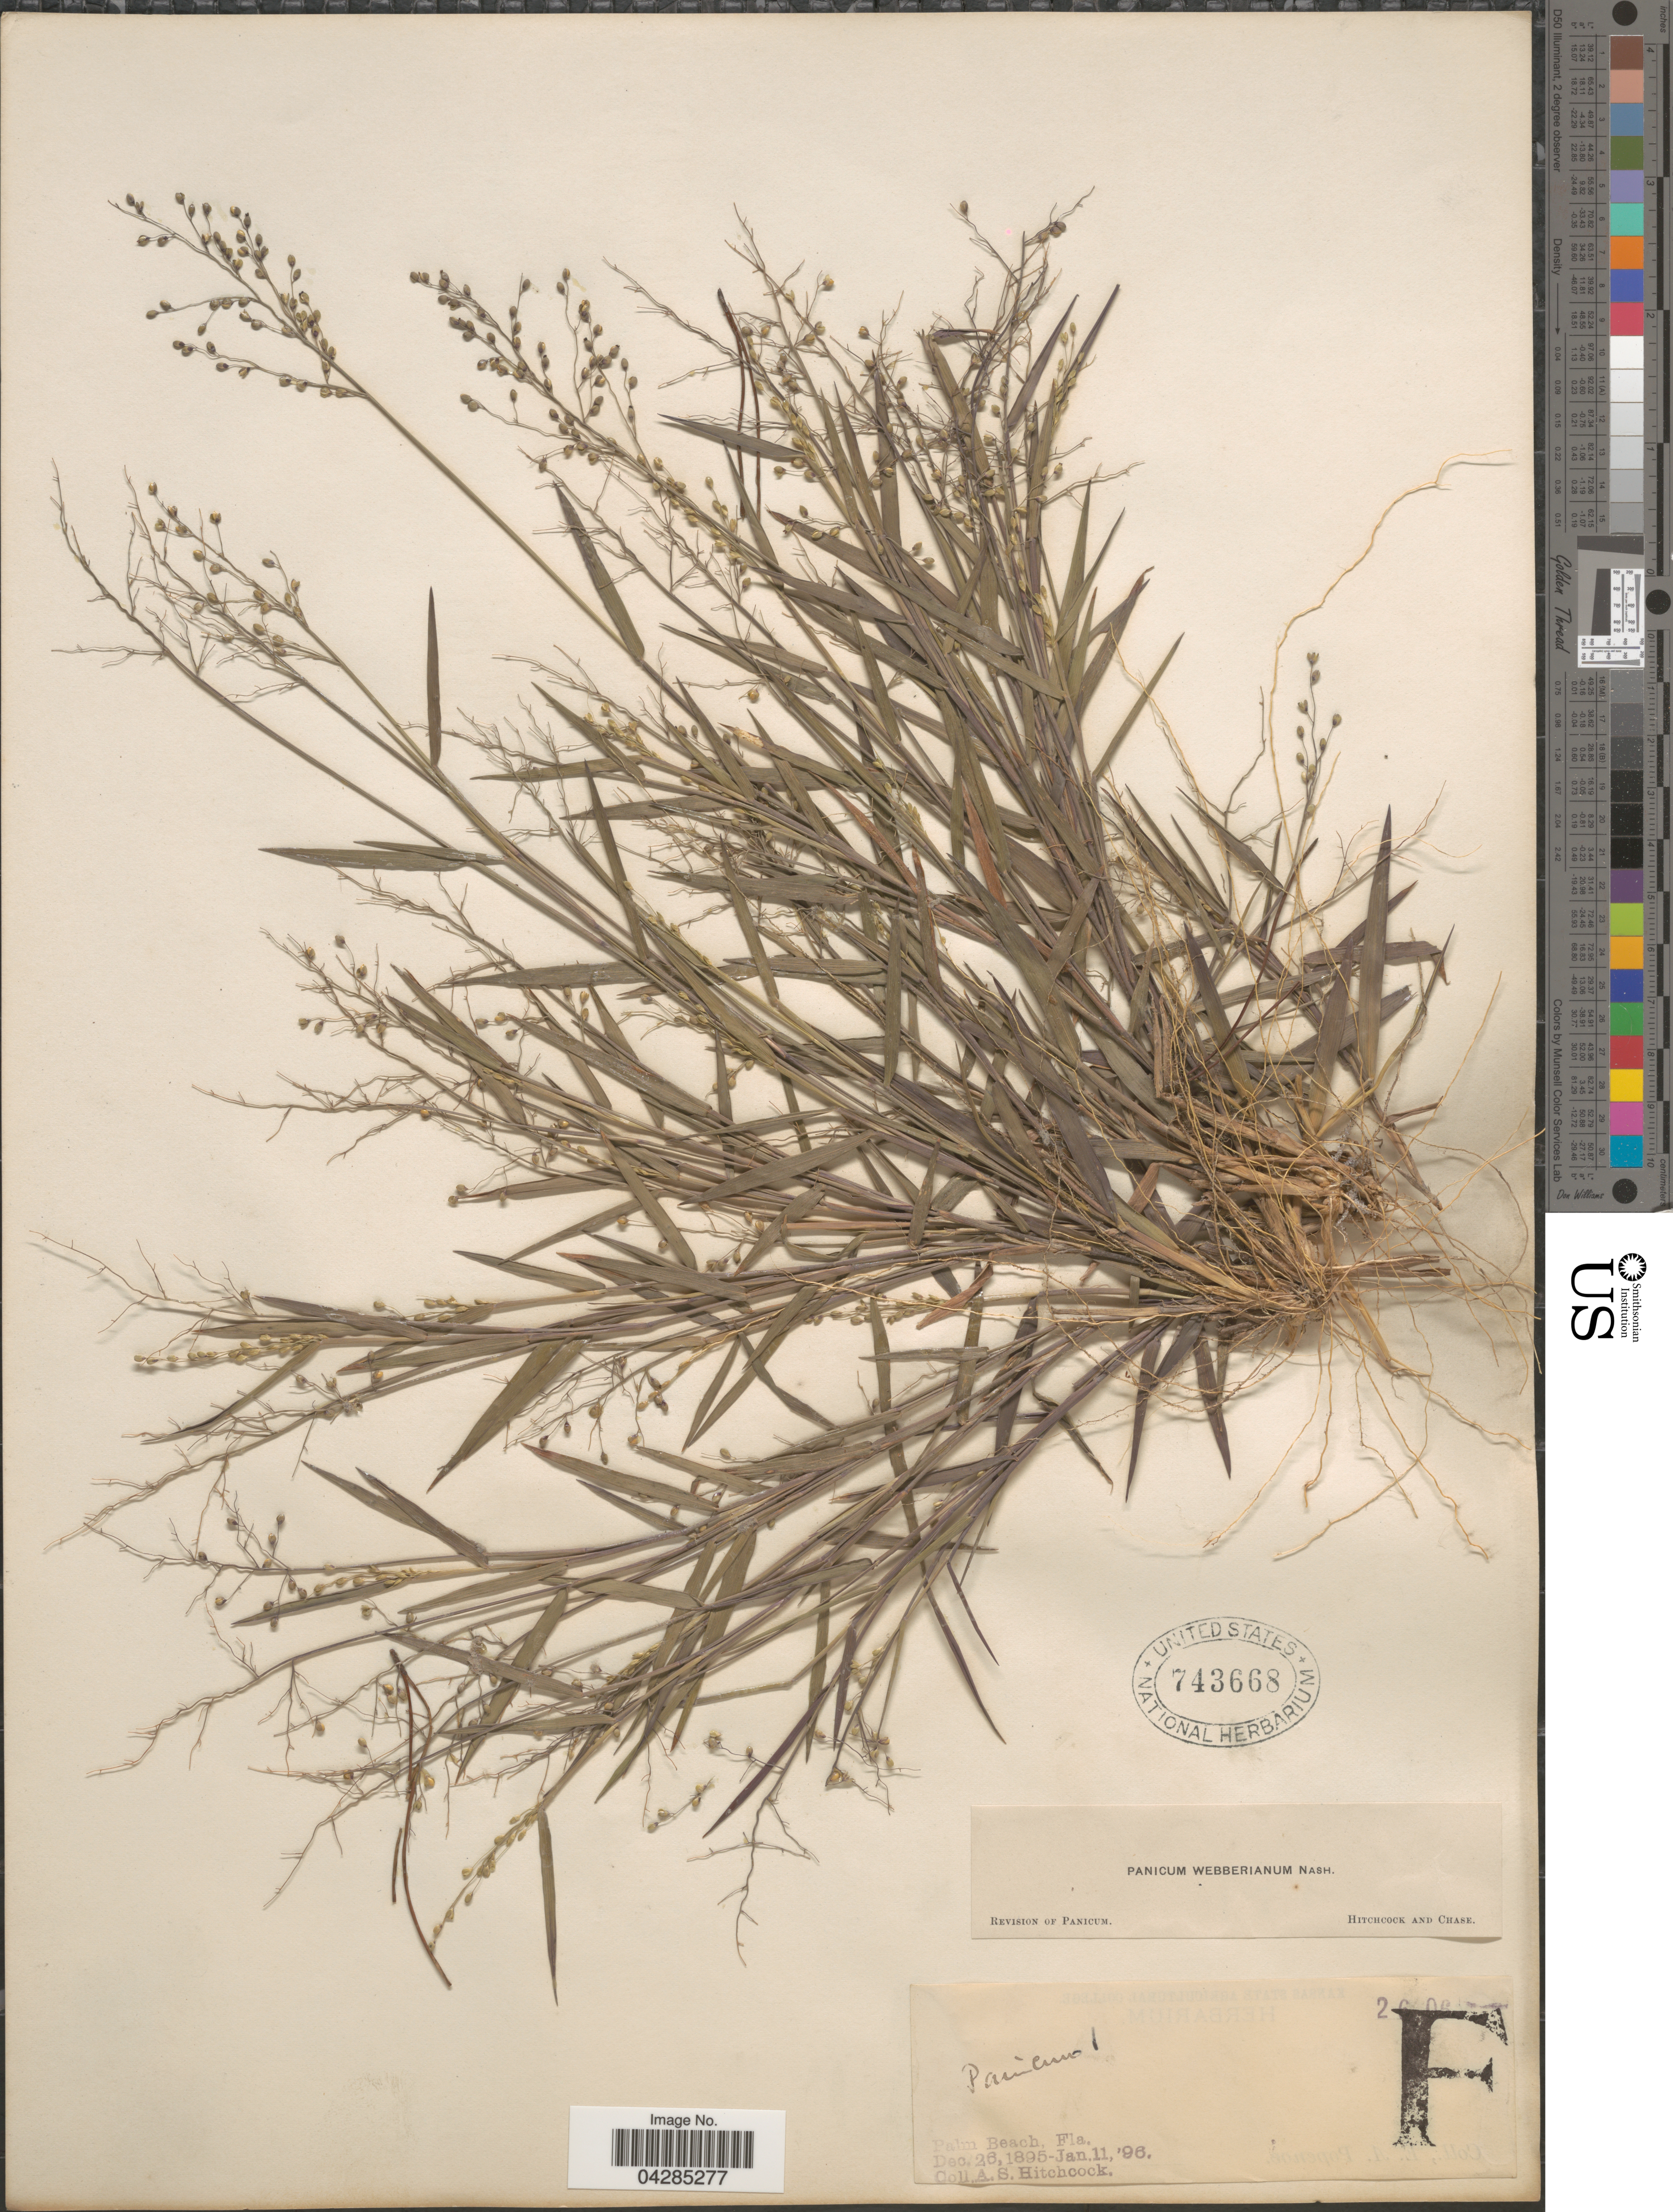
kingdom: Plantae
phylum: Tracheophyta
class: Liliopsida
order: Poales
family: Poaceae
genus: Dichanthelium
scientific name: Dichanthelium portoricense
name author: (Desv. ex Ham.) B.F. Hansen & Wunderlin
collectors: A. S. Hitchcock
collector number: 2606*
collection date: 1895-12-26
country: United States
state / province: Florida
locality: Palm Beach.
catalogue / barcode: US 743668